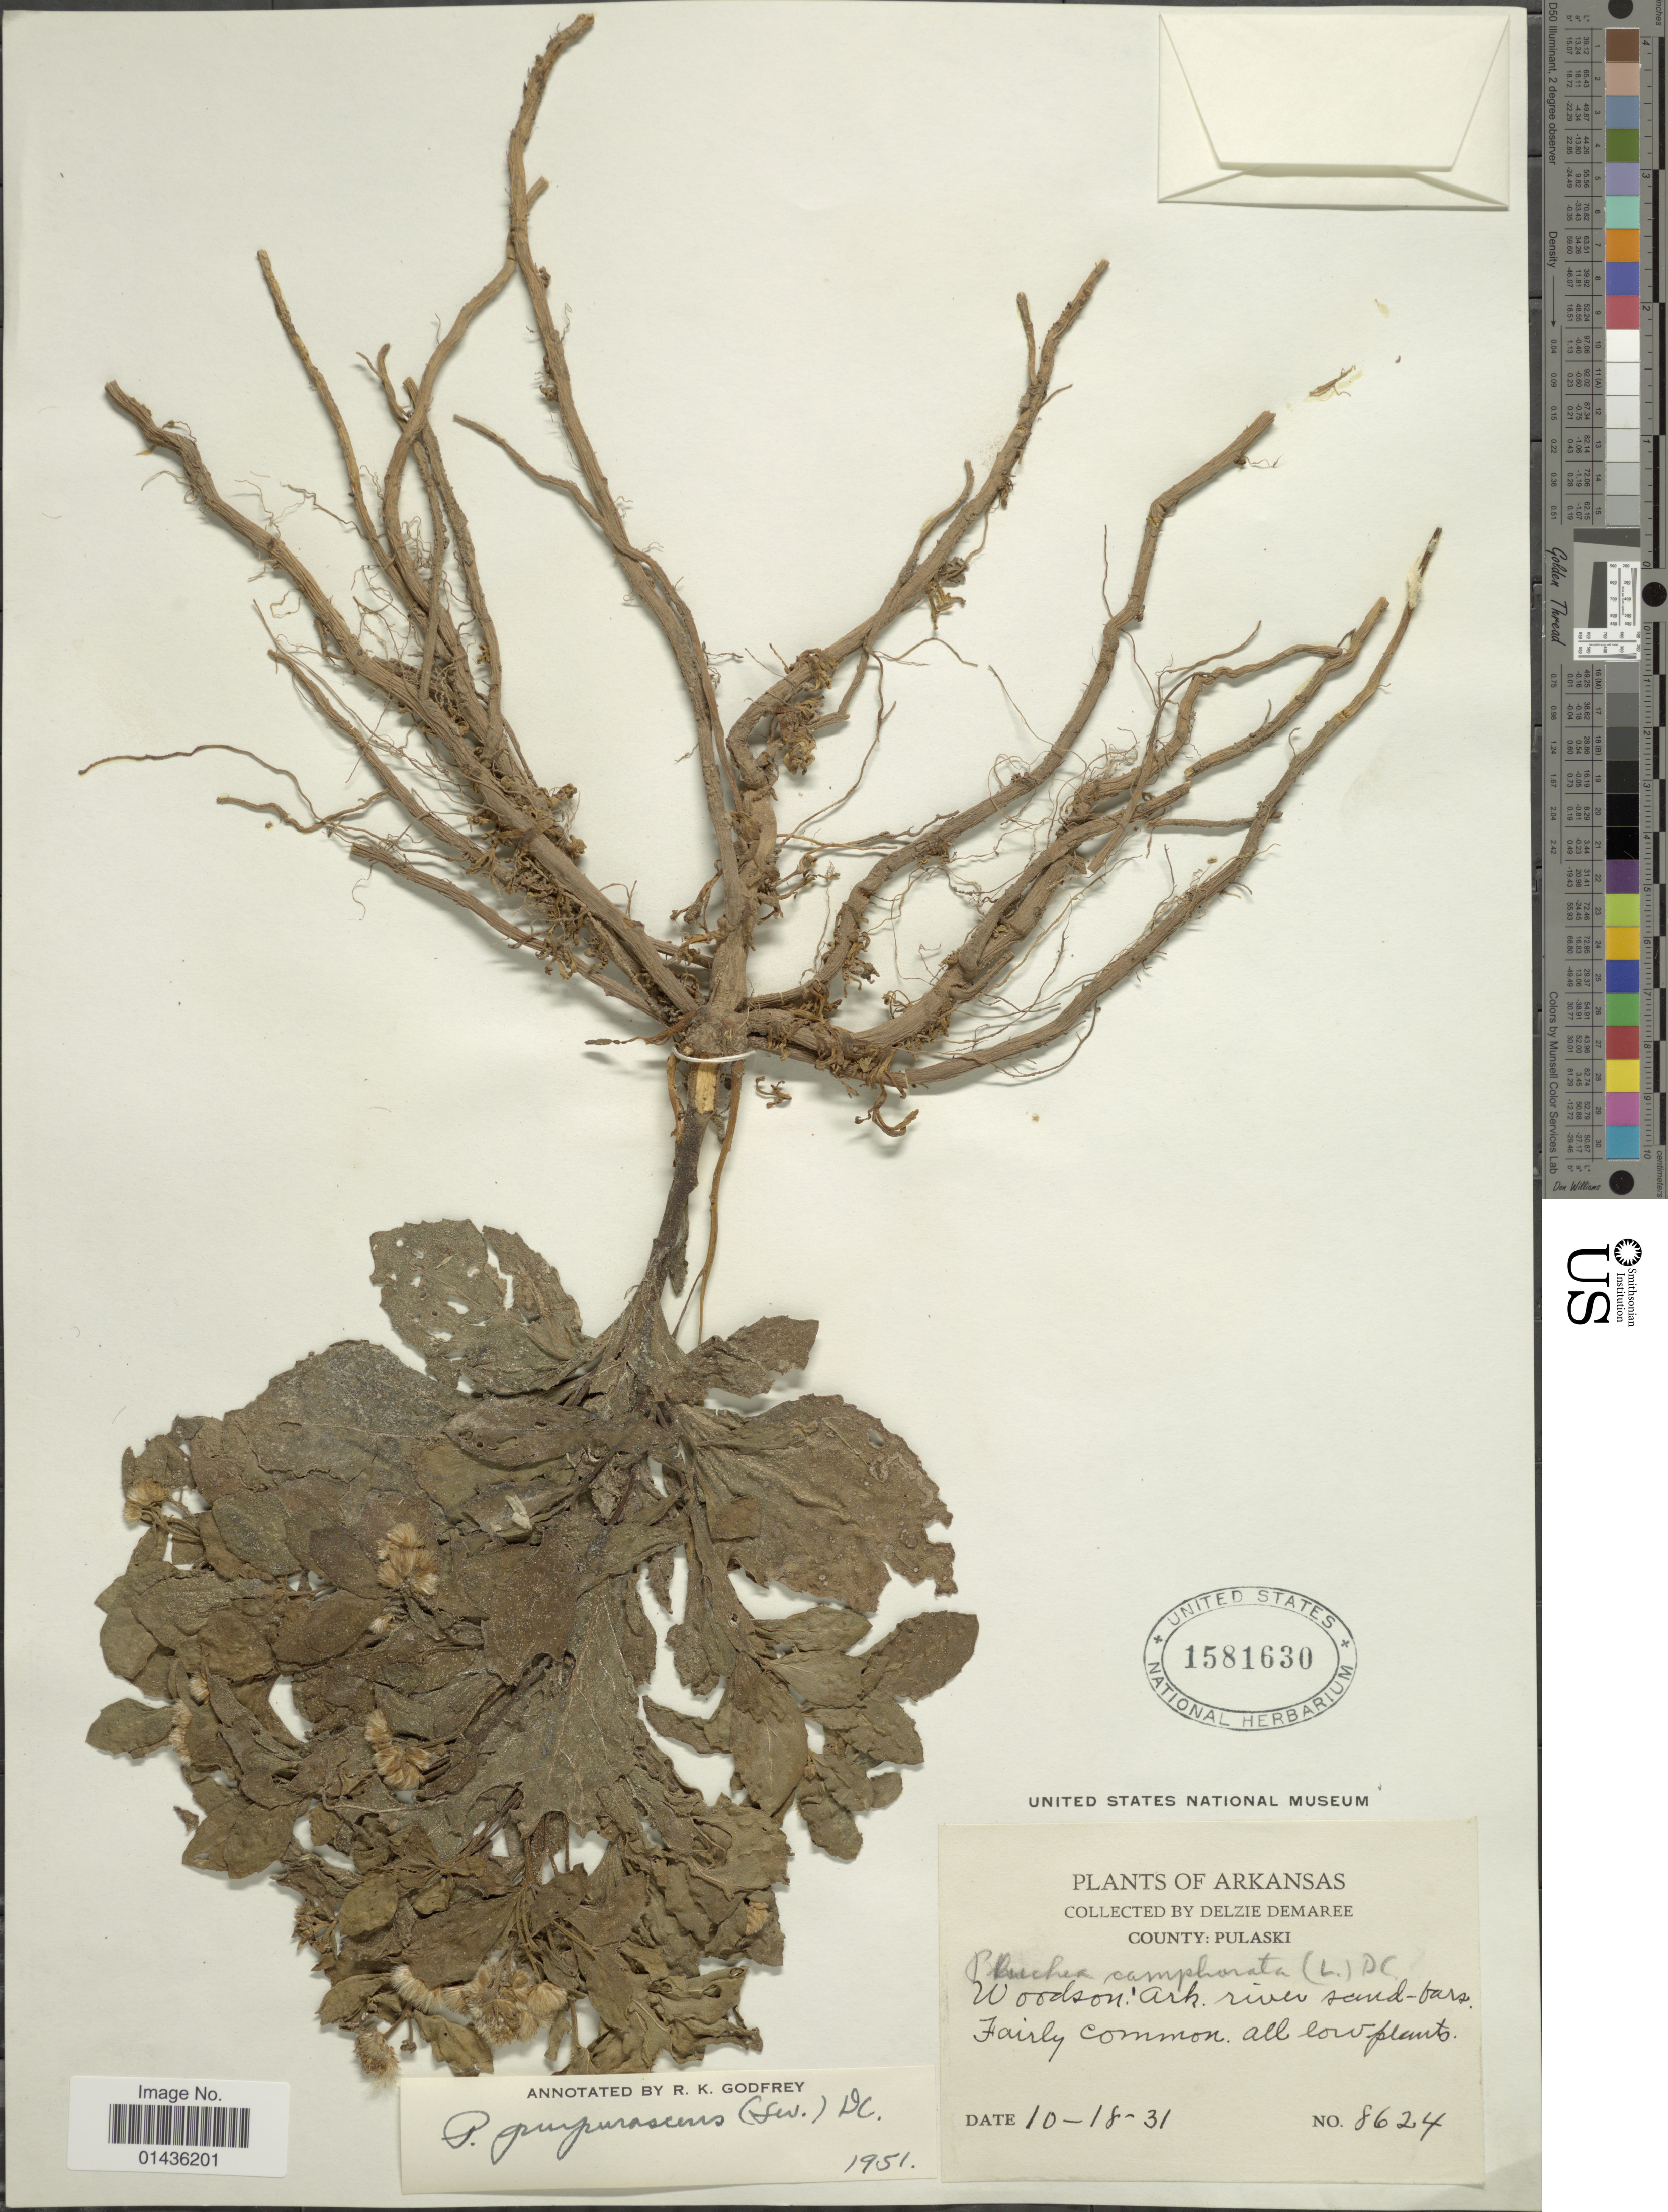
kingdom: Plantae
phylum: Tracheophyta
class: Magnoliopsida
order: Asterales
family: Asteraceae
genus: Pluchea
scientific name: Pluchea odorata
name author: (L.) Cass.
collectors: D. Demaree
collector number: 8624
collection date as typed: Transcribed d/m/y: 18/10/31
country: United States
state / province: Arkansas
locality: County Pulaski, Woodson, Ark river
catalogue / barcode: US 1581630